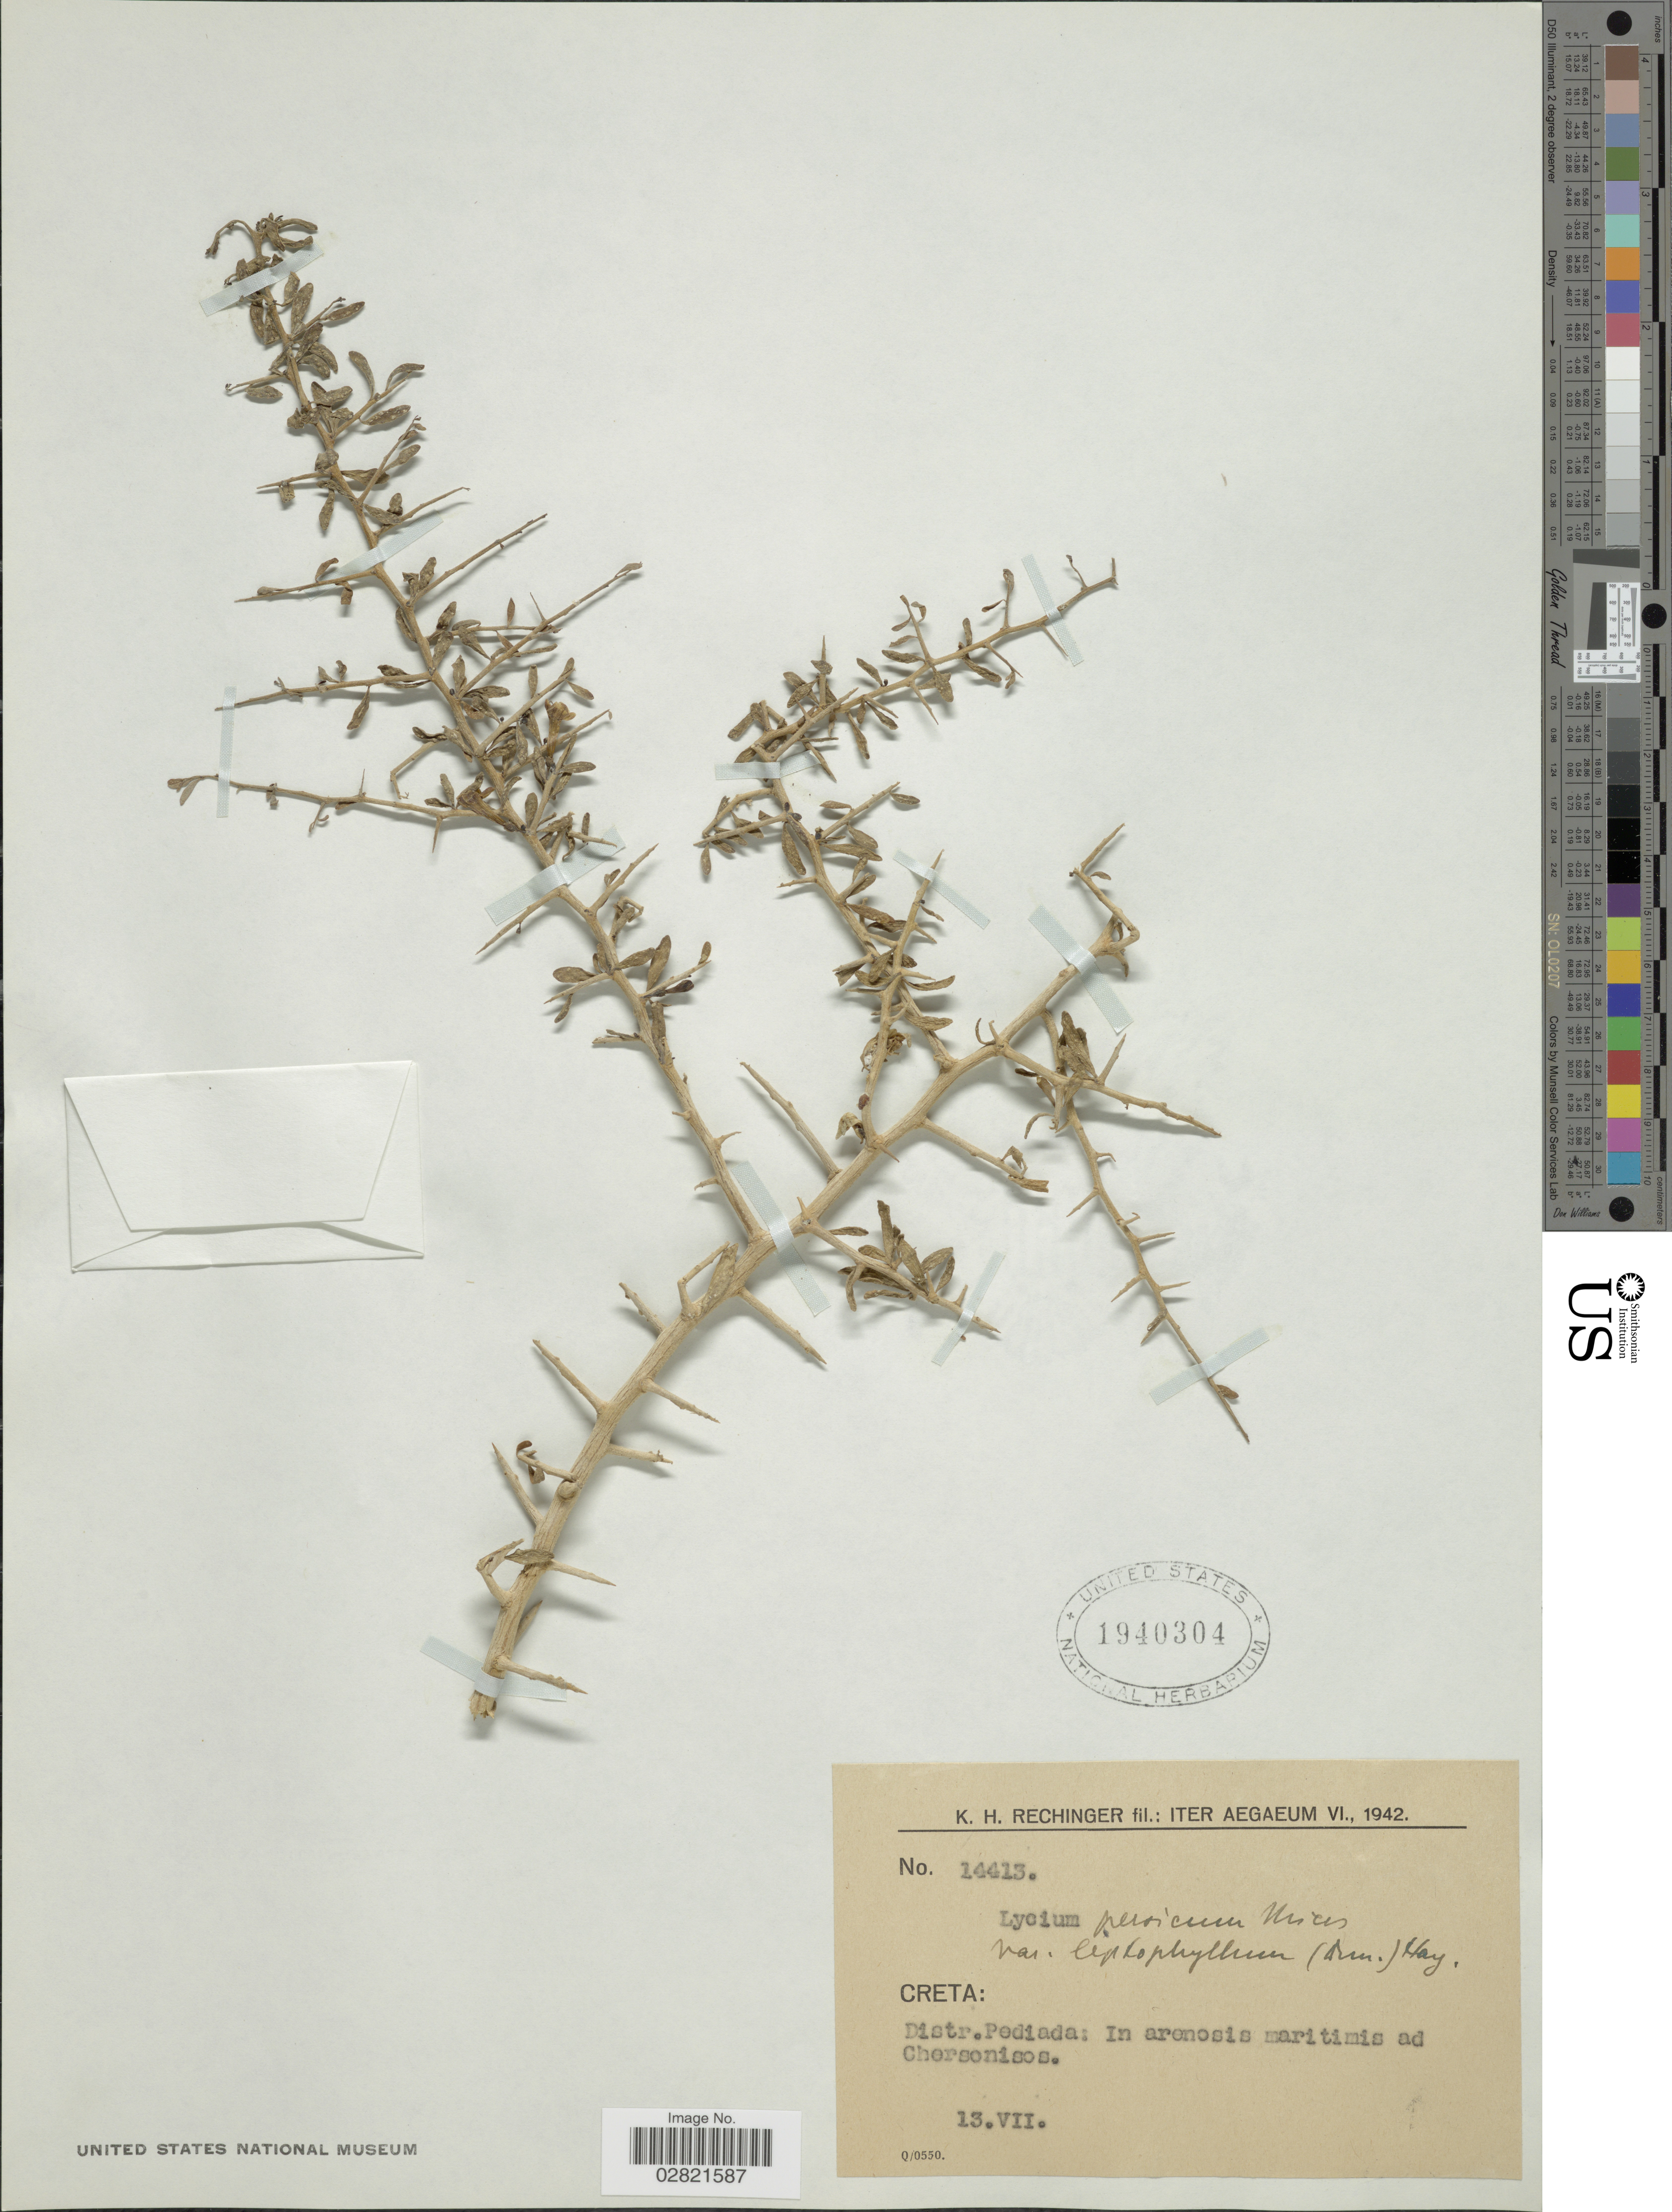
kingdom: Plantae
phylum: Tracheophyta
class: Magnoliopsida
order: Solanales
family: Solanaceae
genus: Lycium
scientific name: Lycium persicum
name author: Miers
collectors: K. H. Rechinger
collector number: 14413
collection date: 1942-07-13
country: Greece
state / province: Crete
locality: Iter Aegaeum. Creta: Distr. Pediada: In arenosis maritimis ad Chersonisos.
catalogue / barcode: US 1940304